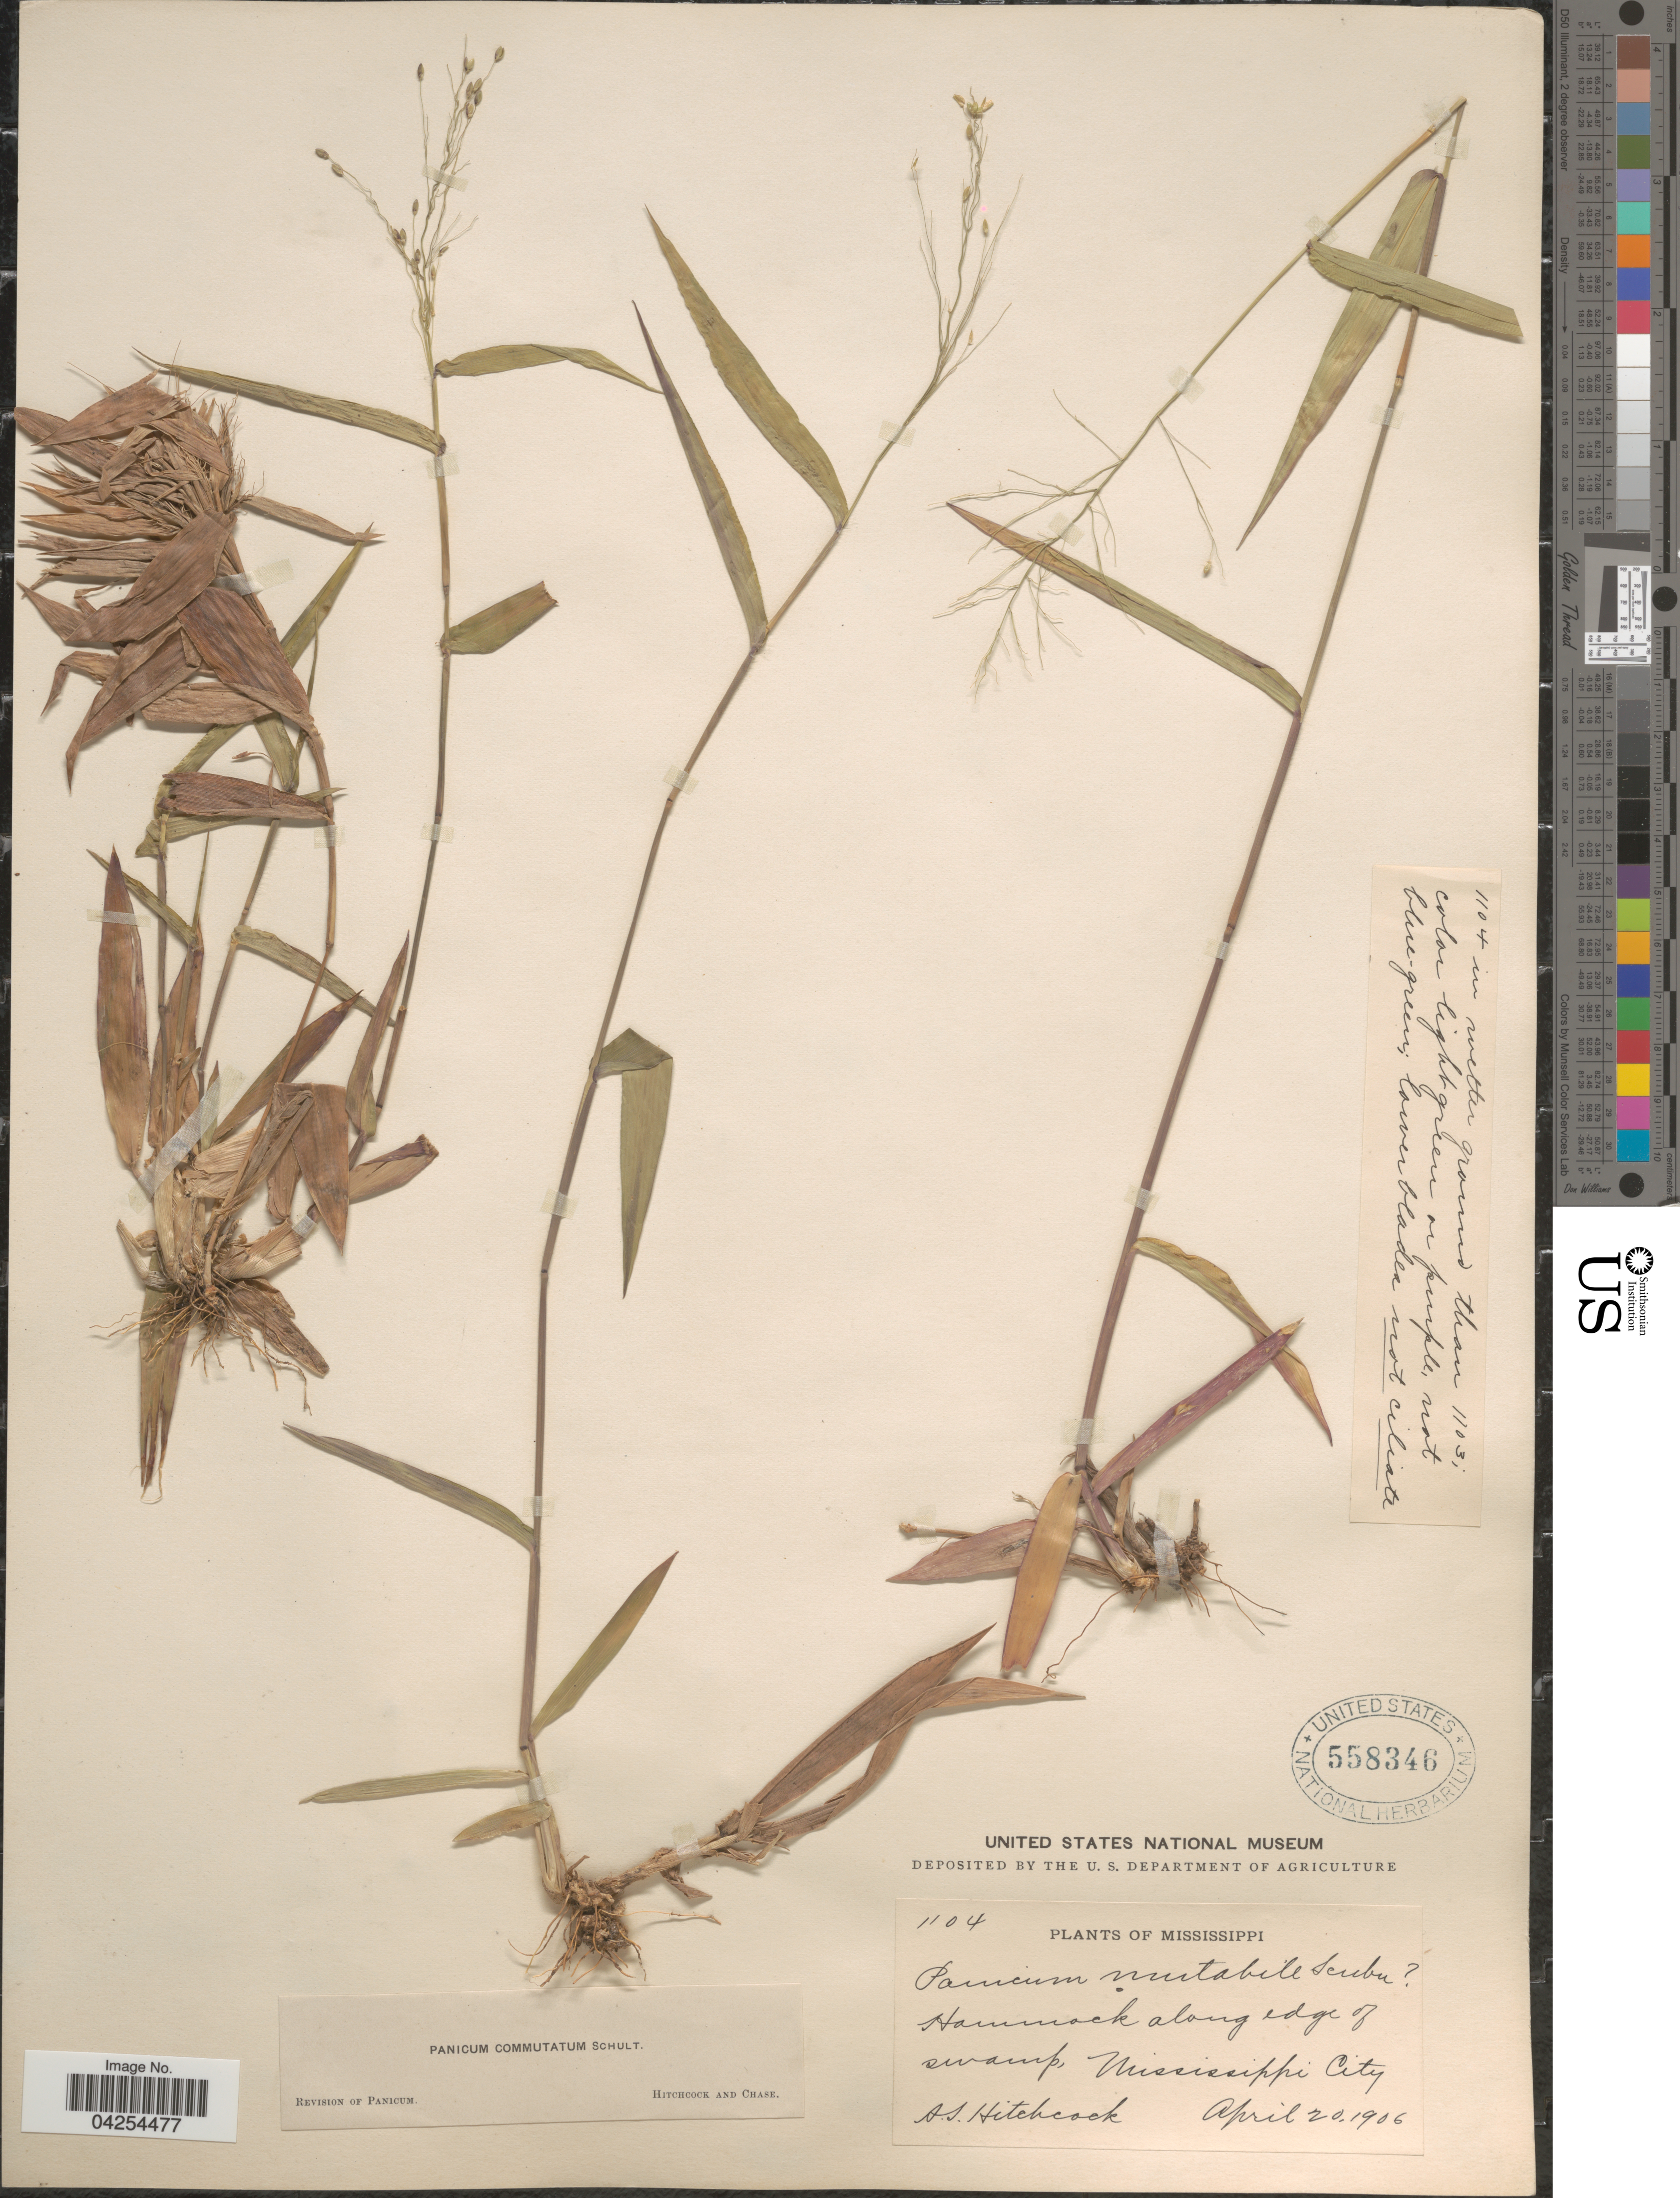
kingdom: Plantae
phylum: Tracheophyta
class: Liliopsida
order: Poales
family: Poaceae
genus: Dichanthelium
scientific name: Dichanthelium commutatum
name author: (Schult.) Gould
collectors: A. S. Hitchcock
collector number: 1104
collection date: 1906-04-20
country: United States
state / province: Mississippi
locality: Hammock along edge of swamp, Mississippi City.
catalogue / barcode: US 558346